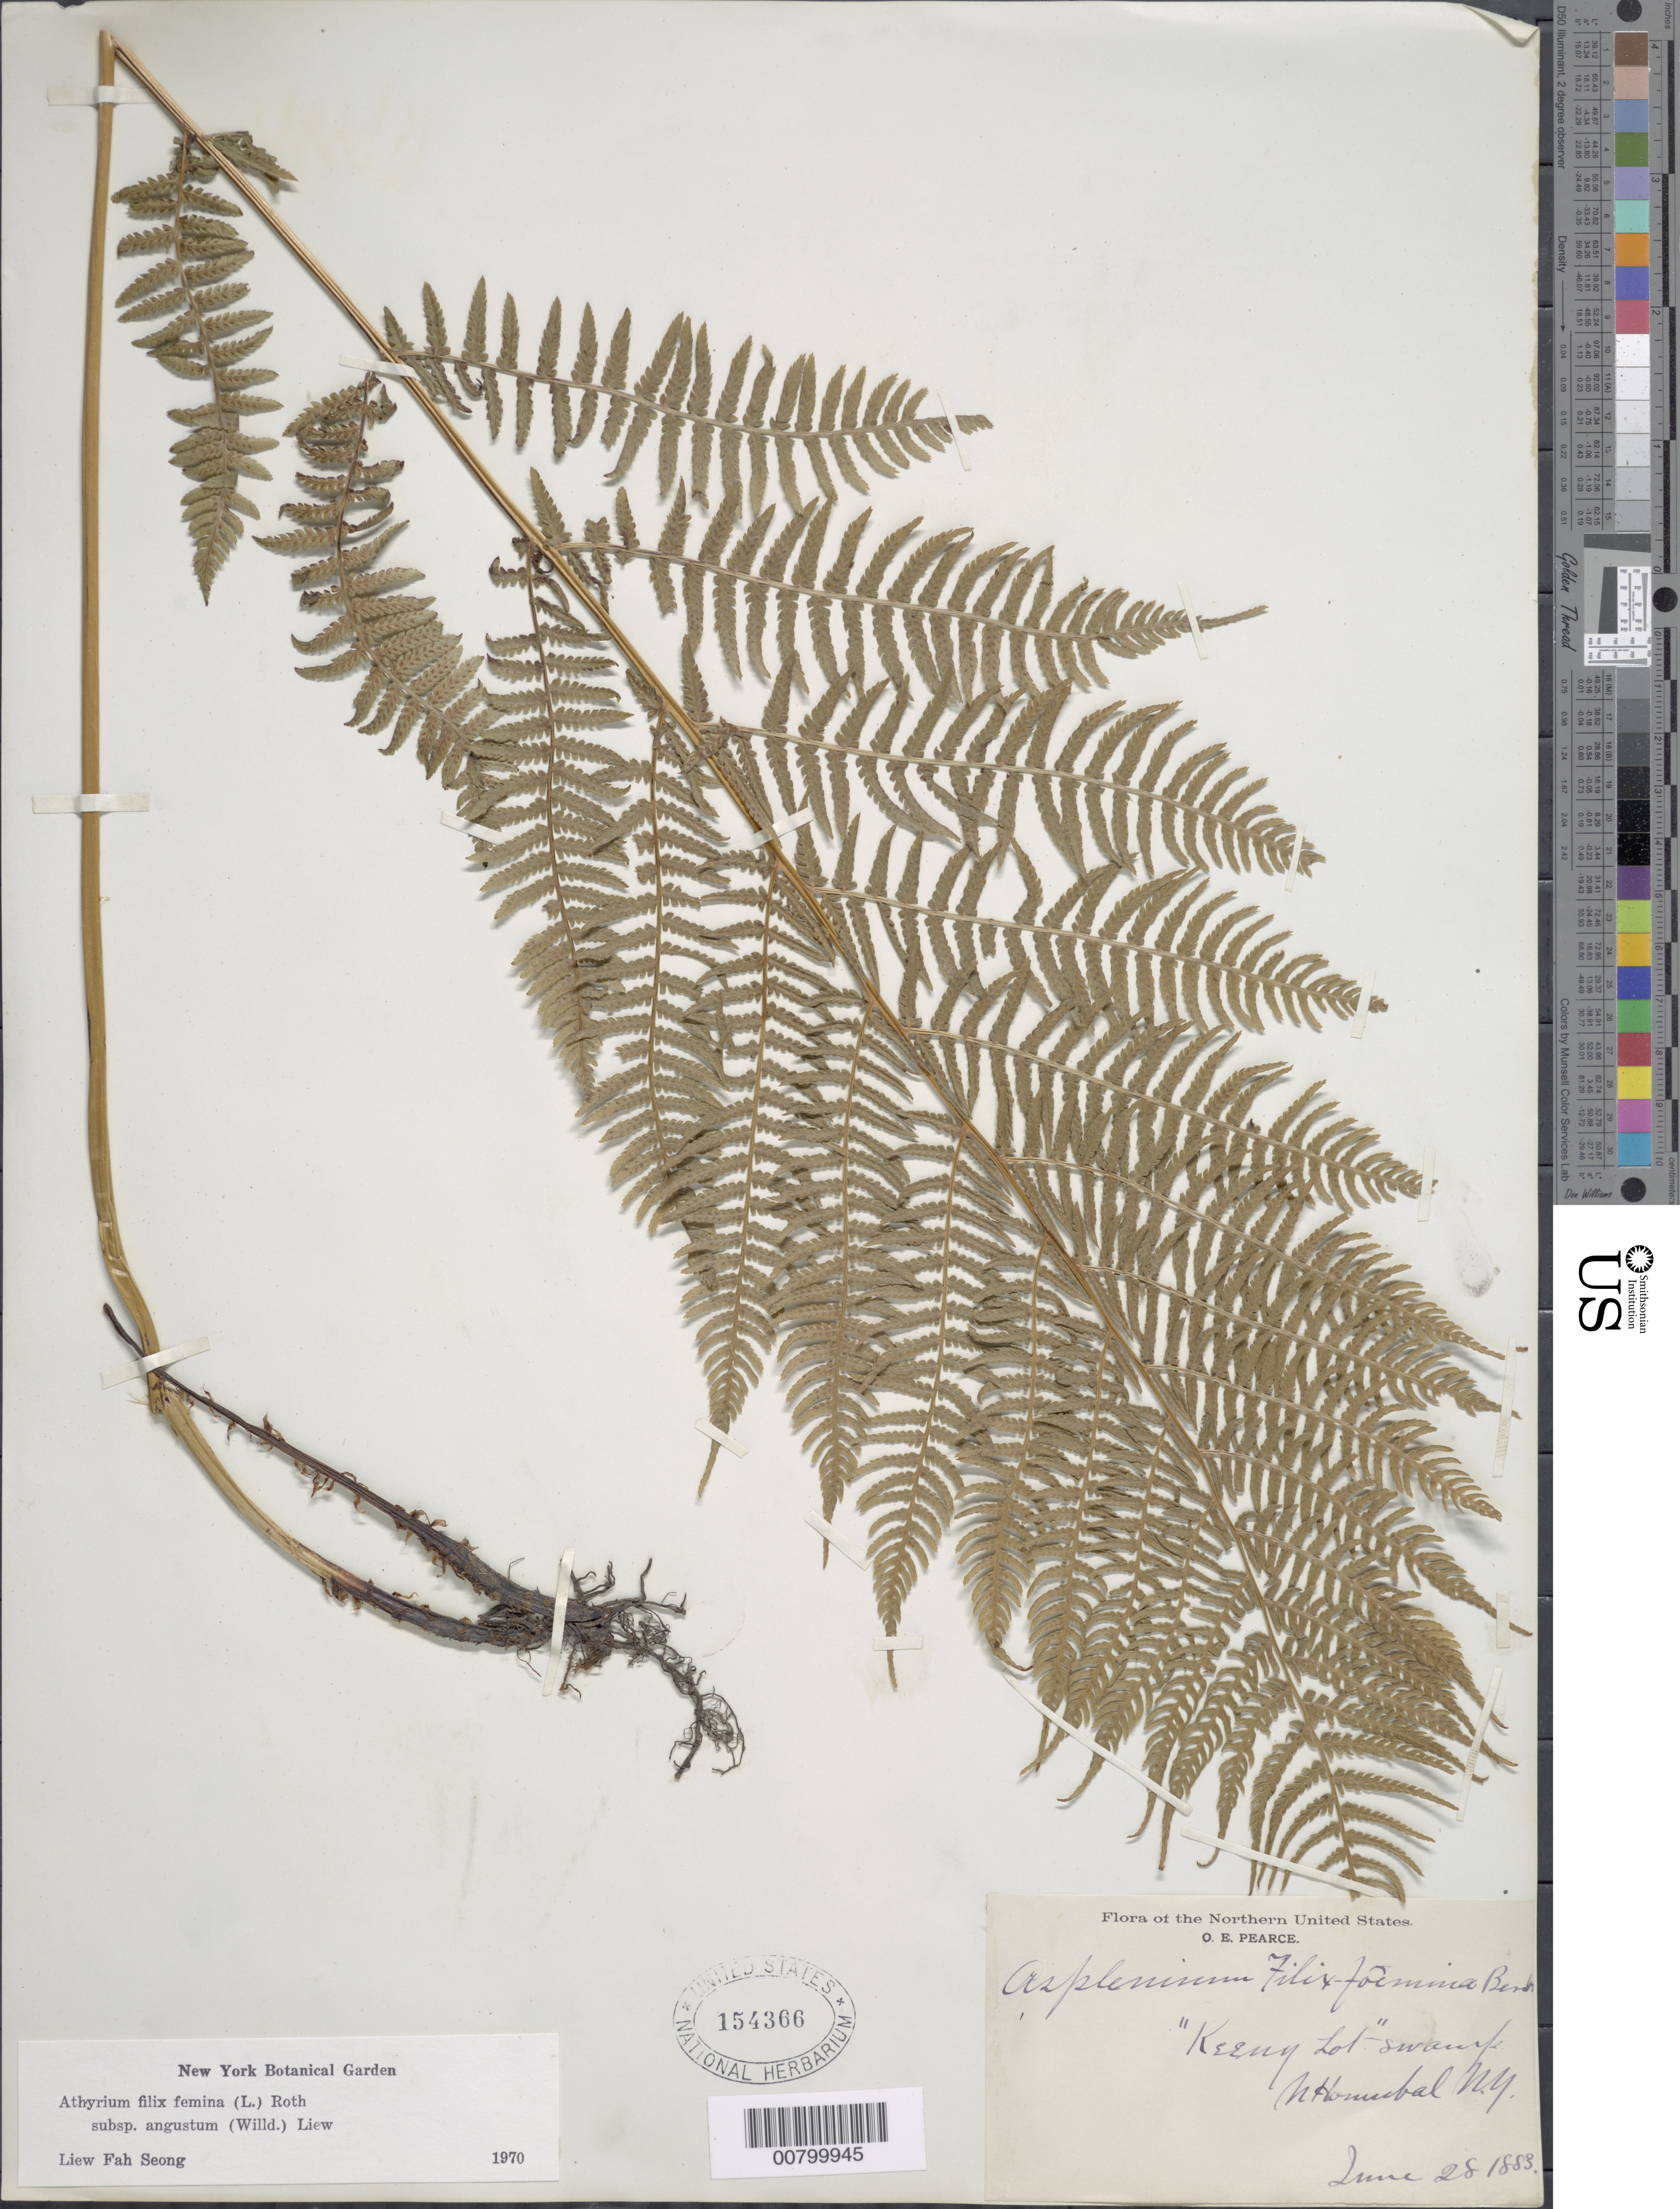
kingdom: Plantae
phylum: Tracheophyta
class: Polypodiopsida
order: Polypodiales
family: Athyriaceae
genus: Athyrium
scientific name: Athyrium filix-femina subsp. angustatum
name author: (Willd.) R.T. Clausen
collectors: O. E. Pearce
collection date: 1883-06-28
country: United States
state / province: New York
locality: Keeny Lot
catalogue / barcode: US 154366